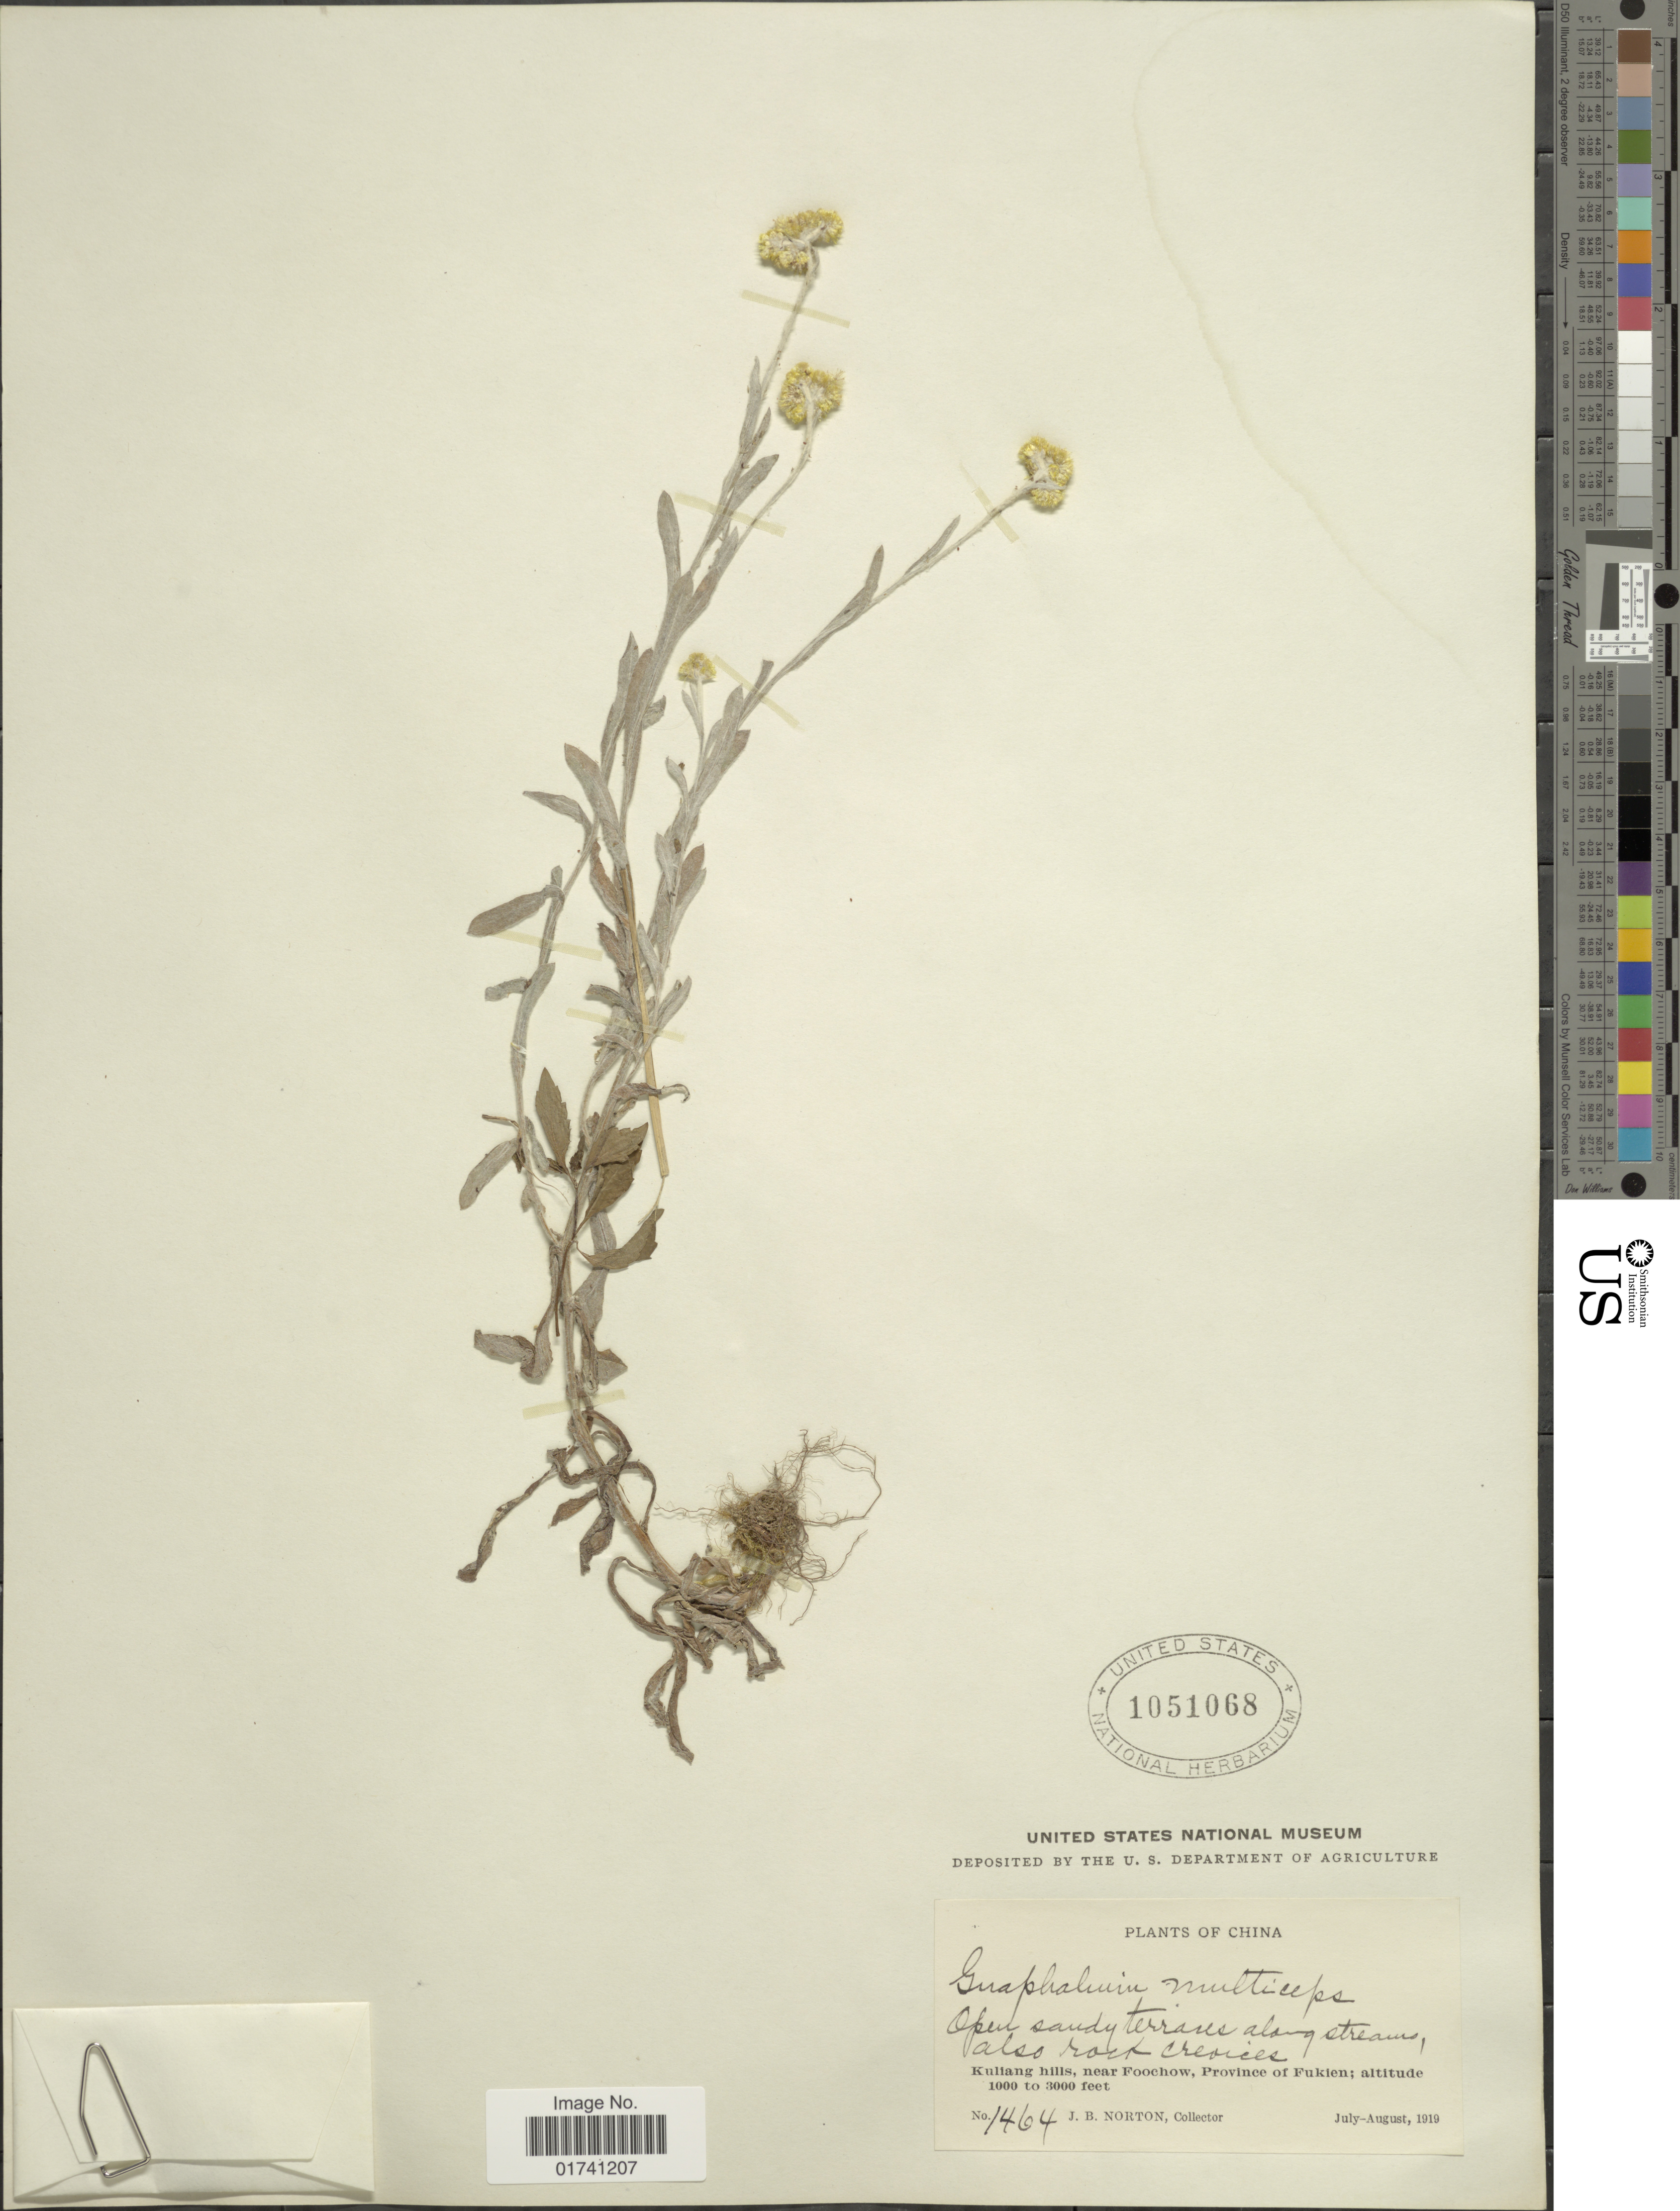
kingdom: Plantae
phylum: Tracheophyta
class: Magnoliopsida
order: Asterales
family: Asteraceae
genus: Laphangium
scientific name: Laphangium affine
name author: (D. Don) Tzvelev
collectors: J. B. Norton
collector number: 1464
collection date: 1919-07/1919-08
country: China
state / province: Fujian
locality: Kuliang hills, near Foochow, province of FUkien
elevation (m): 305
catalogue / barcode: US 1051068